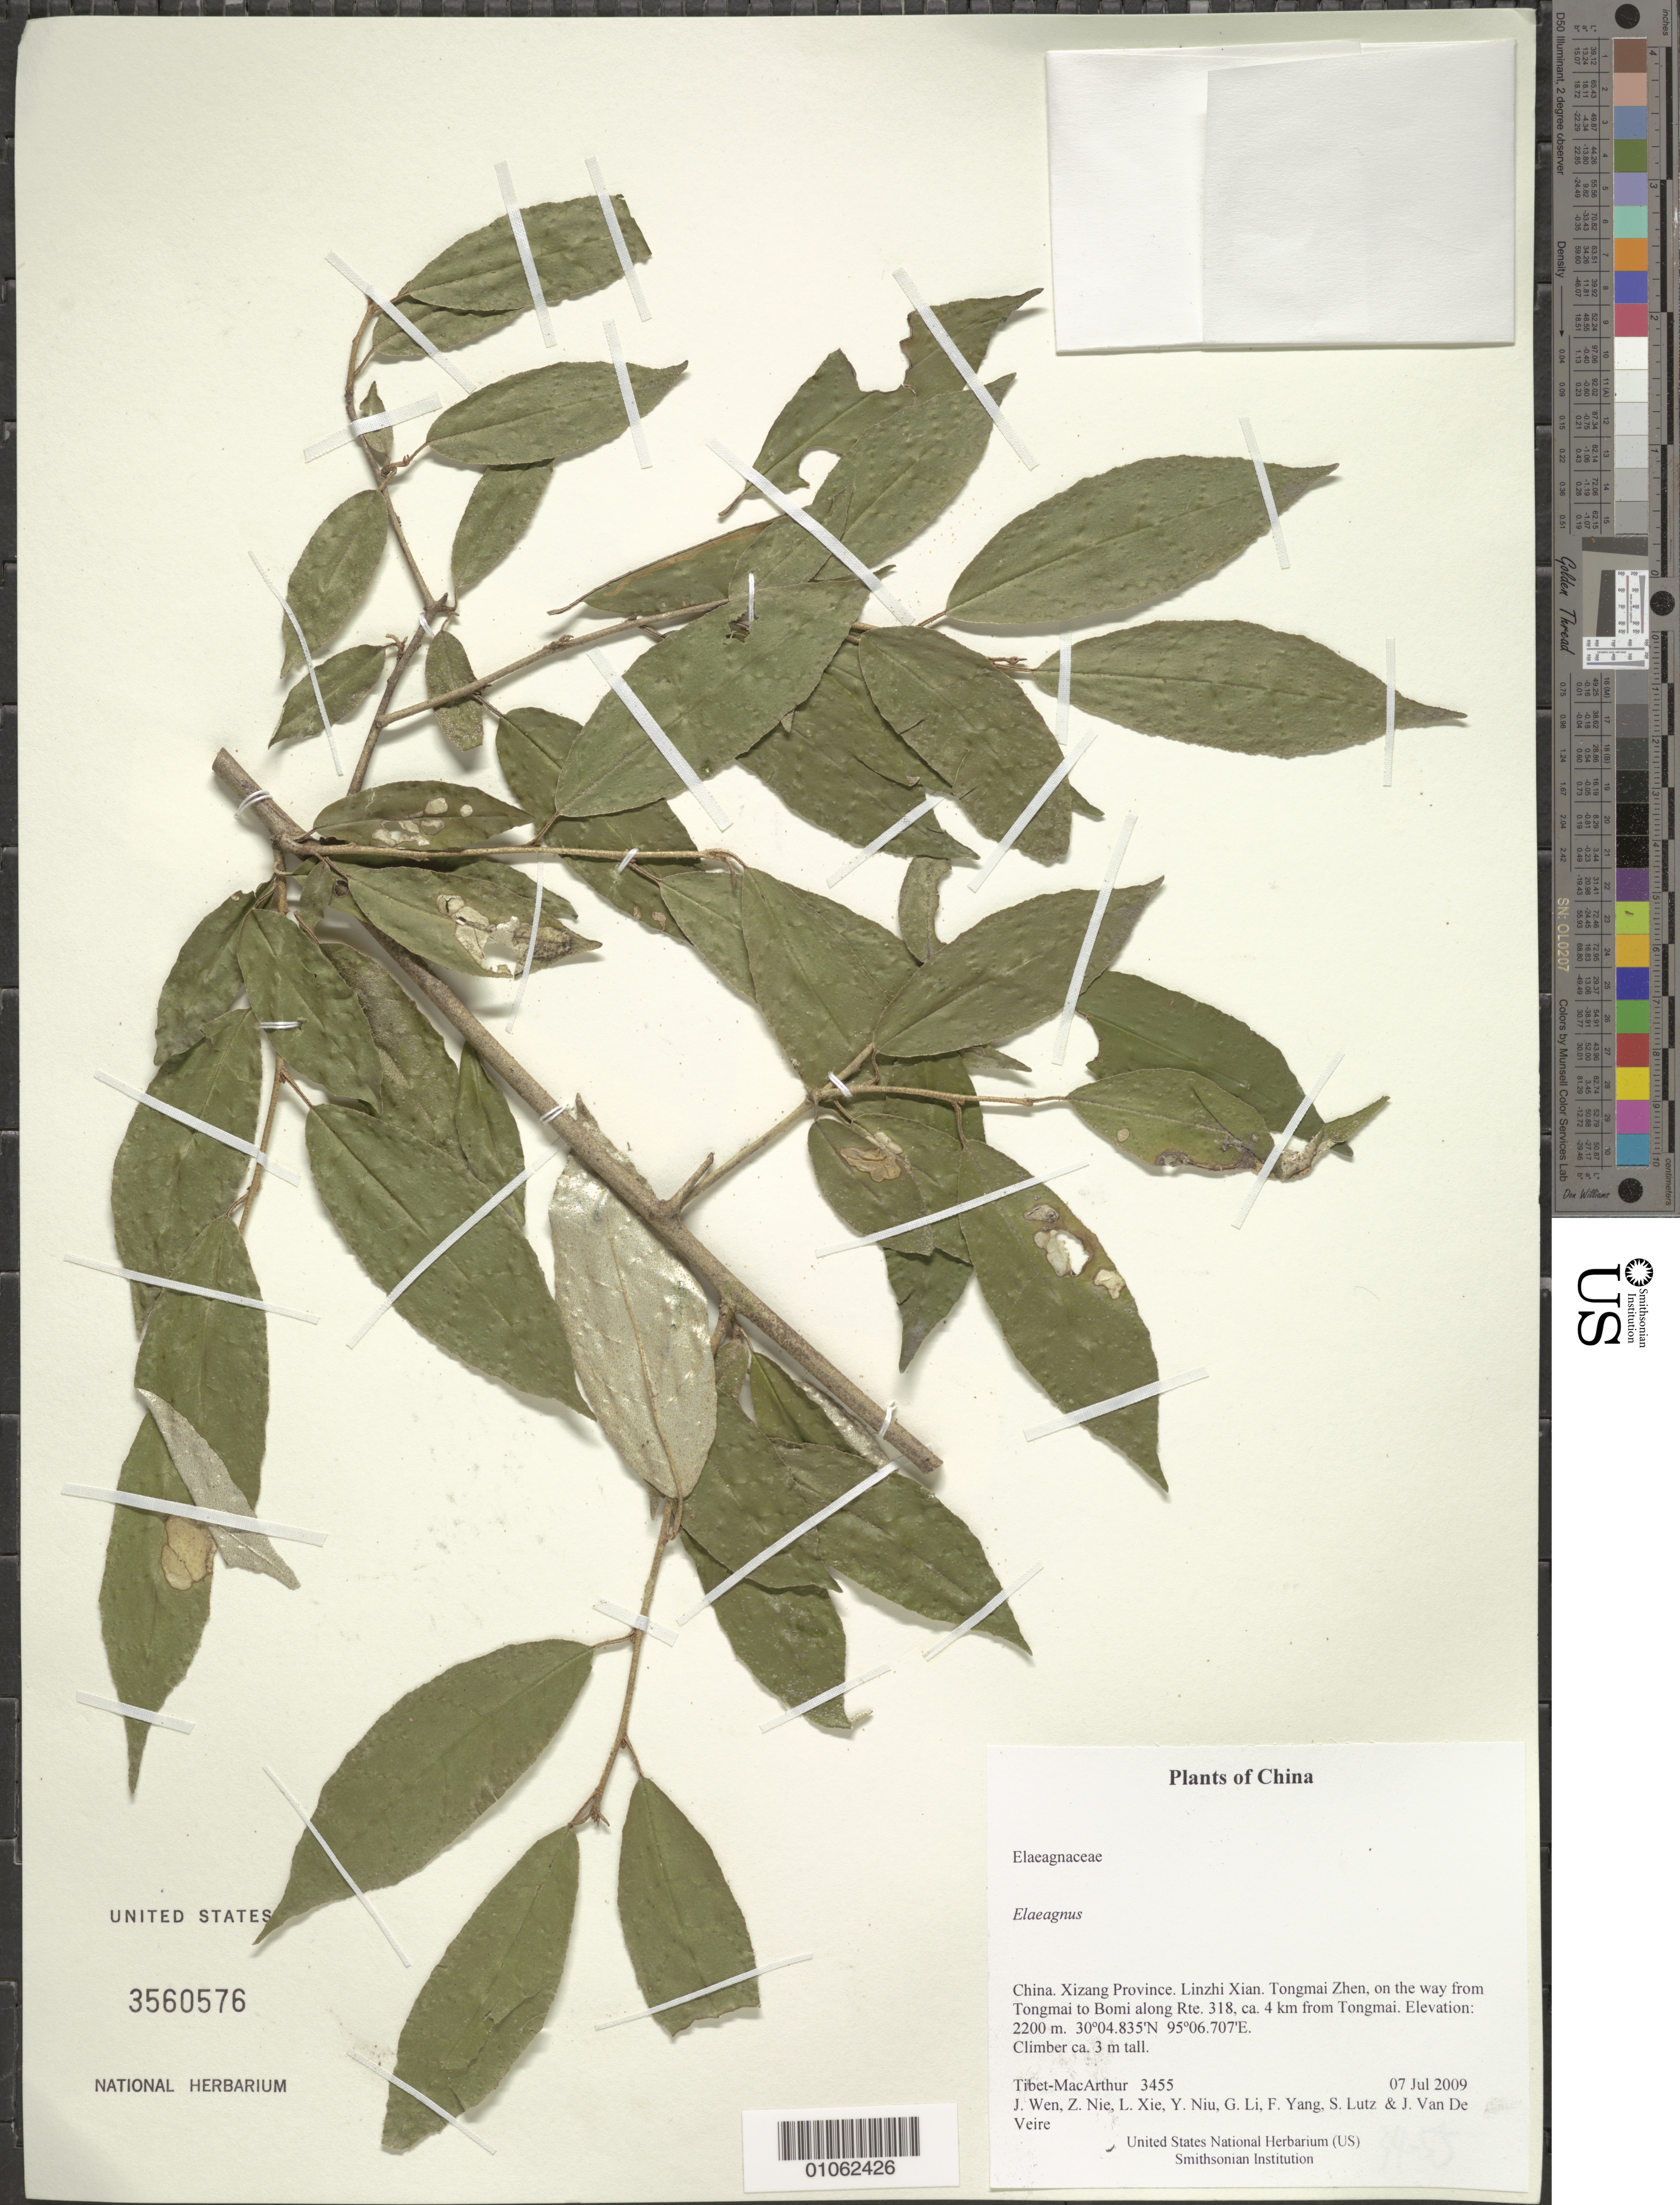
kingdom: Plantae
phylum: Tracheophyta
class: Magnoliopsida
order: Rosales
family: Elaeagnaceae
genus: Elaeagnus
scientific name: Elaeagnus sp.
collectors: Tibet-MacArthur, J. Wen, Z. Nie, L. Xie, Y. Niu, G. Li, F. Yang, S. Lutz & J. Van De Veire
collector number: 3455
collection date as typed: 07 Jul 2009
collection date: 2009-07-07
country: China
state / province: Xizang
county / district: Linzhi Xian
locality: Tongmai Zhen, on the way from Tongmai to Bomi along Rte. 318, ca. 4 km from Tongmai.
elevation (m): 2200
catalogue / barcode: US 3560576